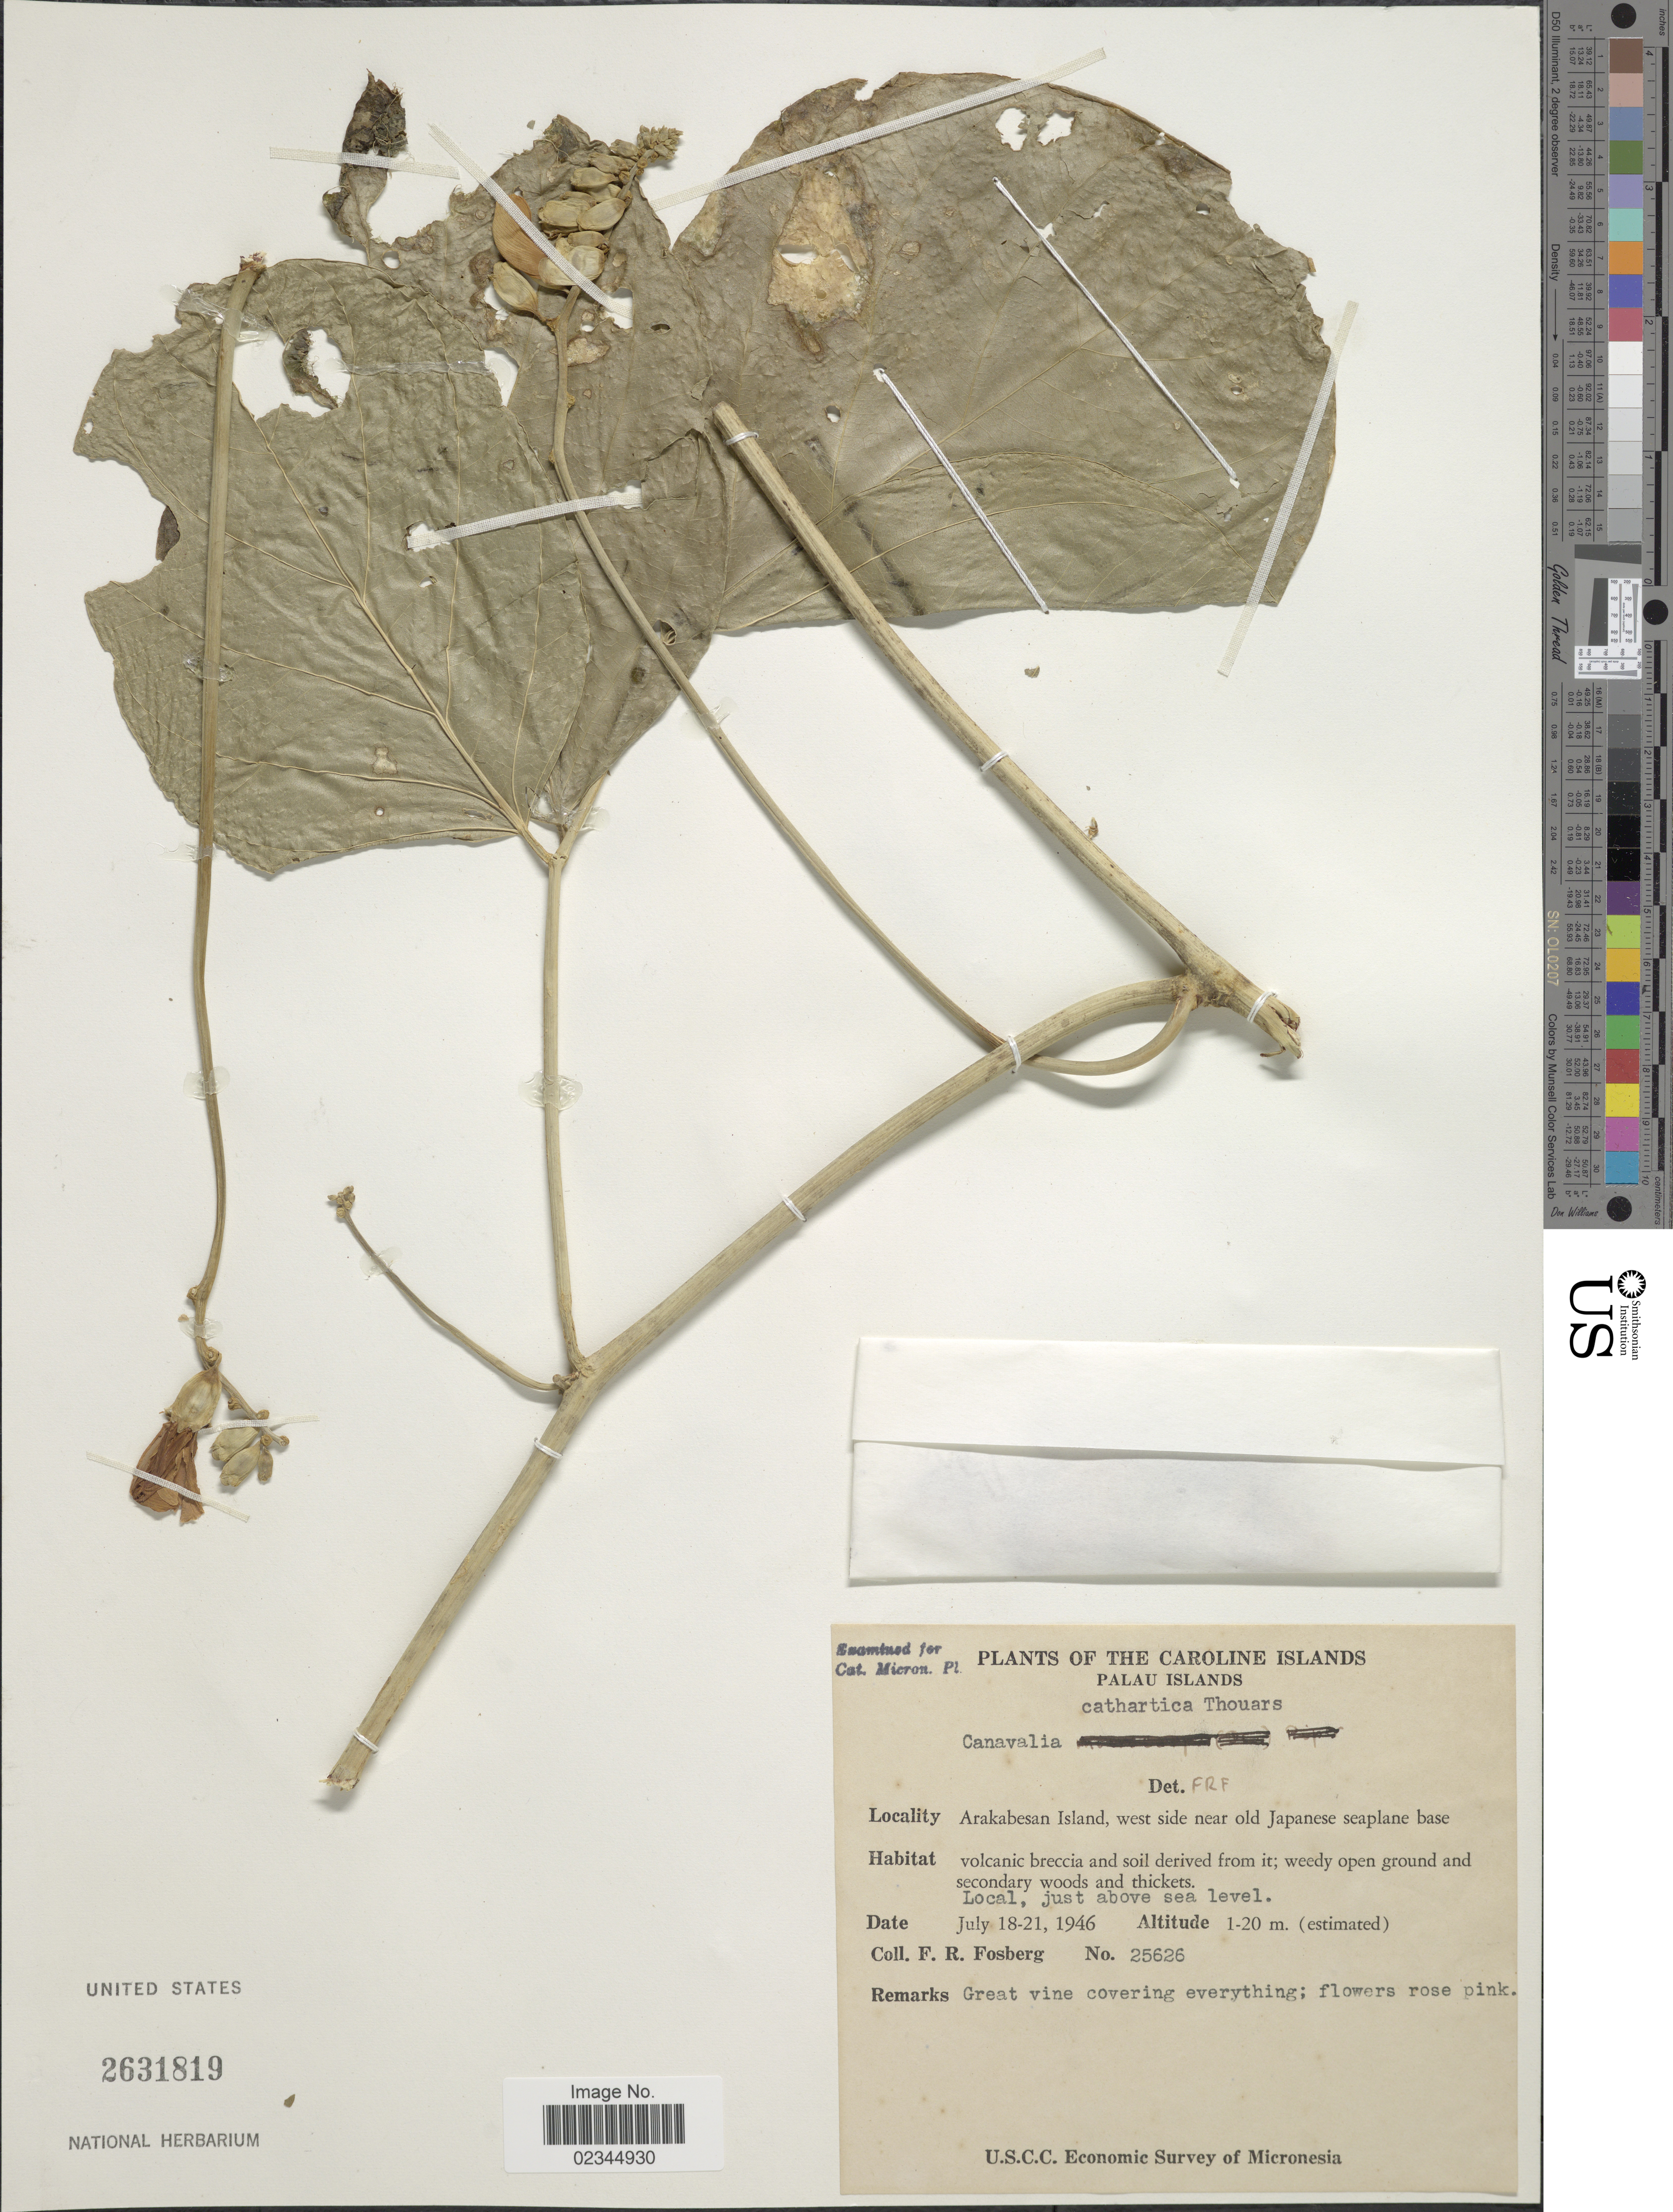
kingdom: Plantae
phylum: Tracheophyta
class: Magnoliopsida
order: Fabales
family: Fabaceae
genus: Canavalia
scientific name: Canavalia cathartica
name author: Thouars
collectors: F. R. Fosberg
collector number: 25626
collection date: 1946-07-18/1946-07-21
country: Palau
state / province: Koror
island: Ngerekebesang [Arakabesan]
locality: Caroline Islands, Palau Islands, Arakabesan Island, west side near old Japanese seaplane base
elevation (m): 1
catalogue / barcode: US 2631819